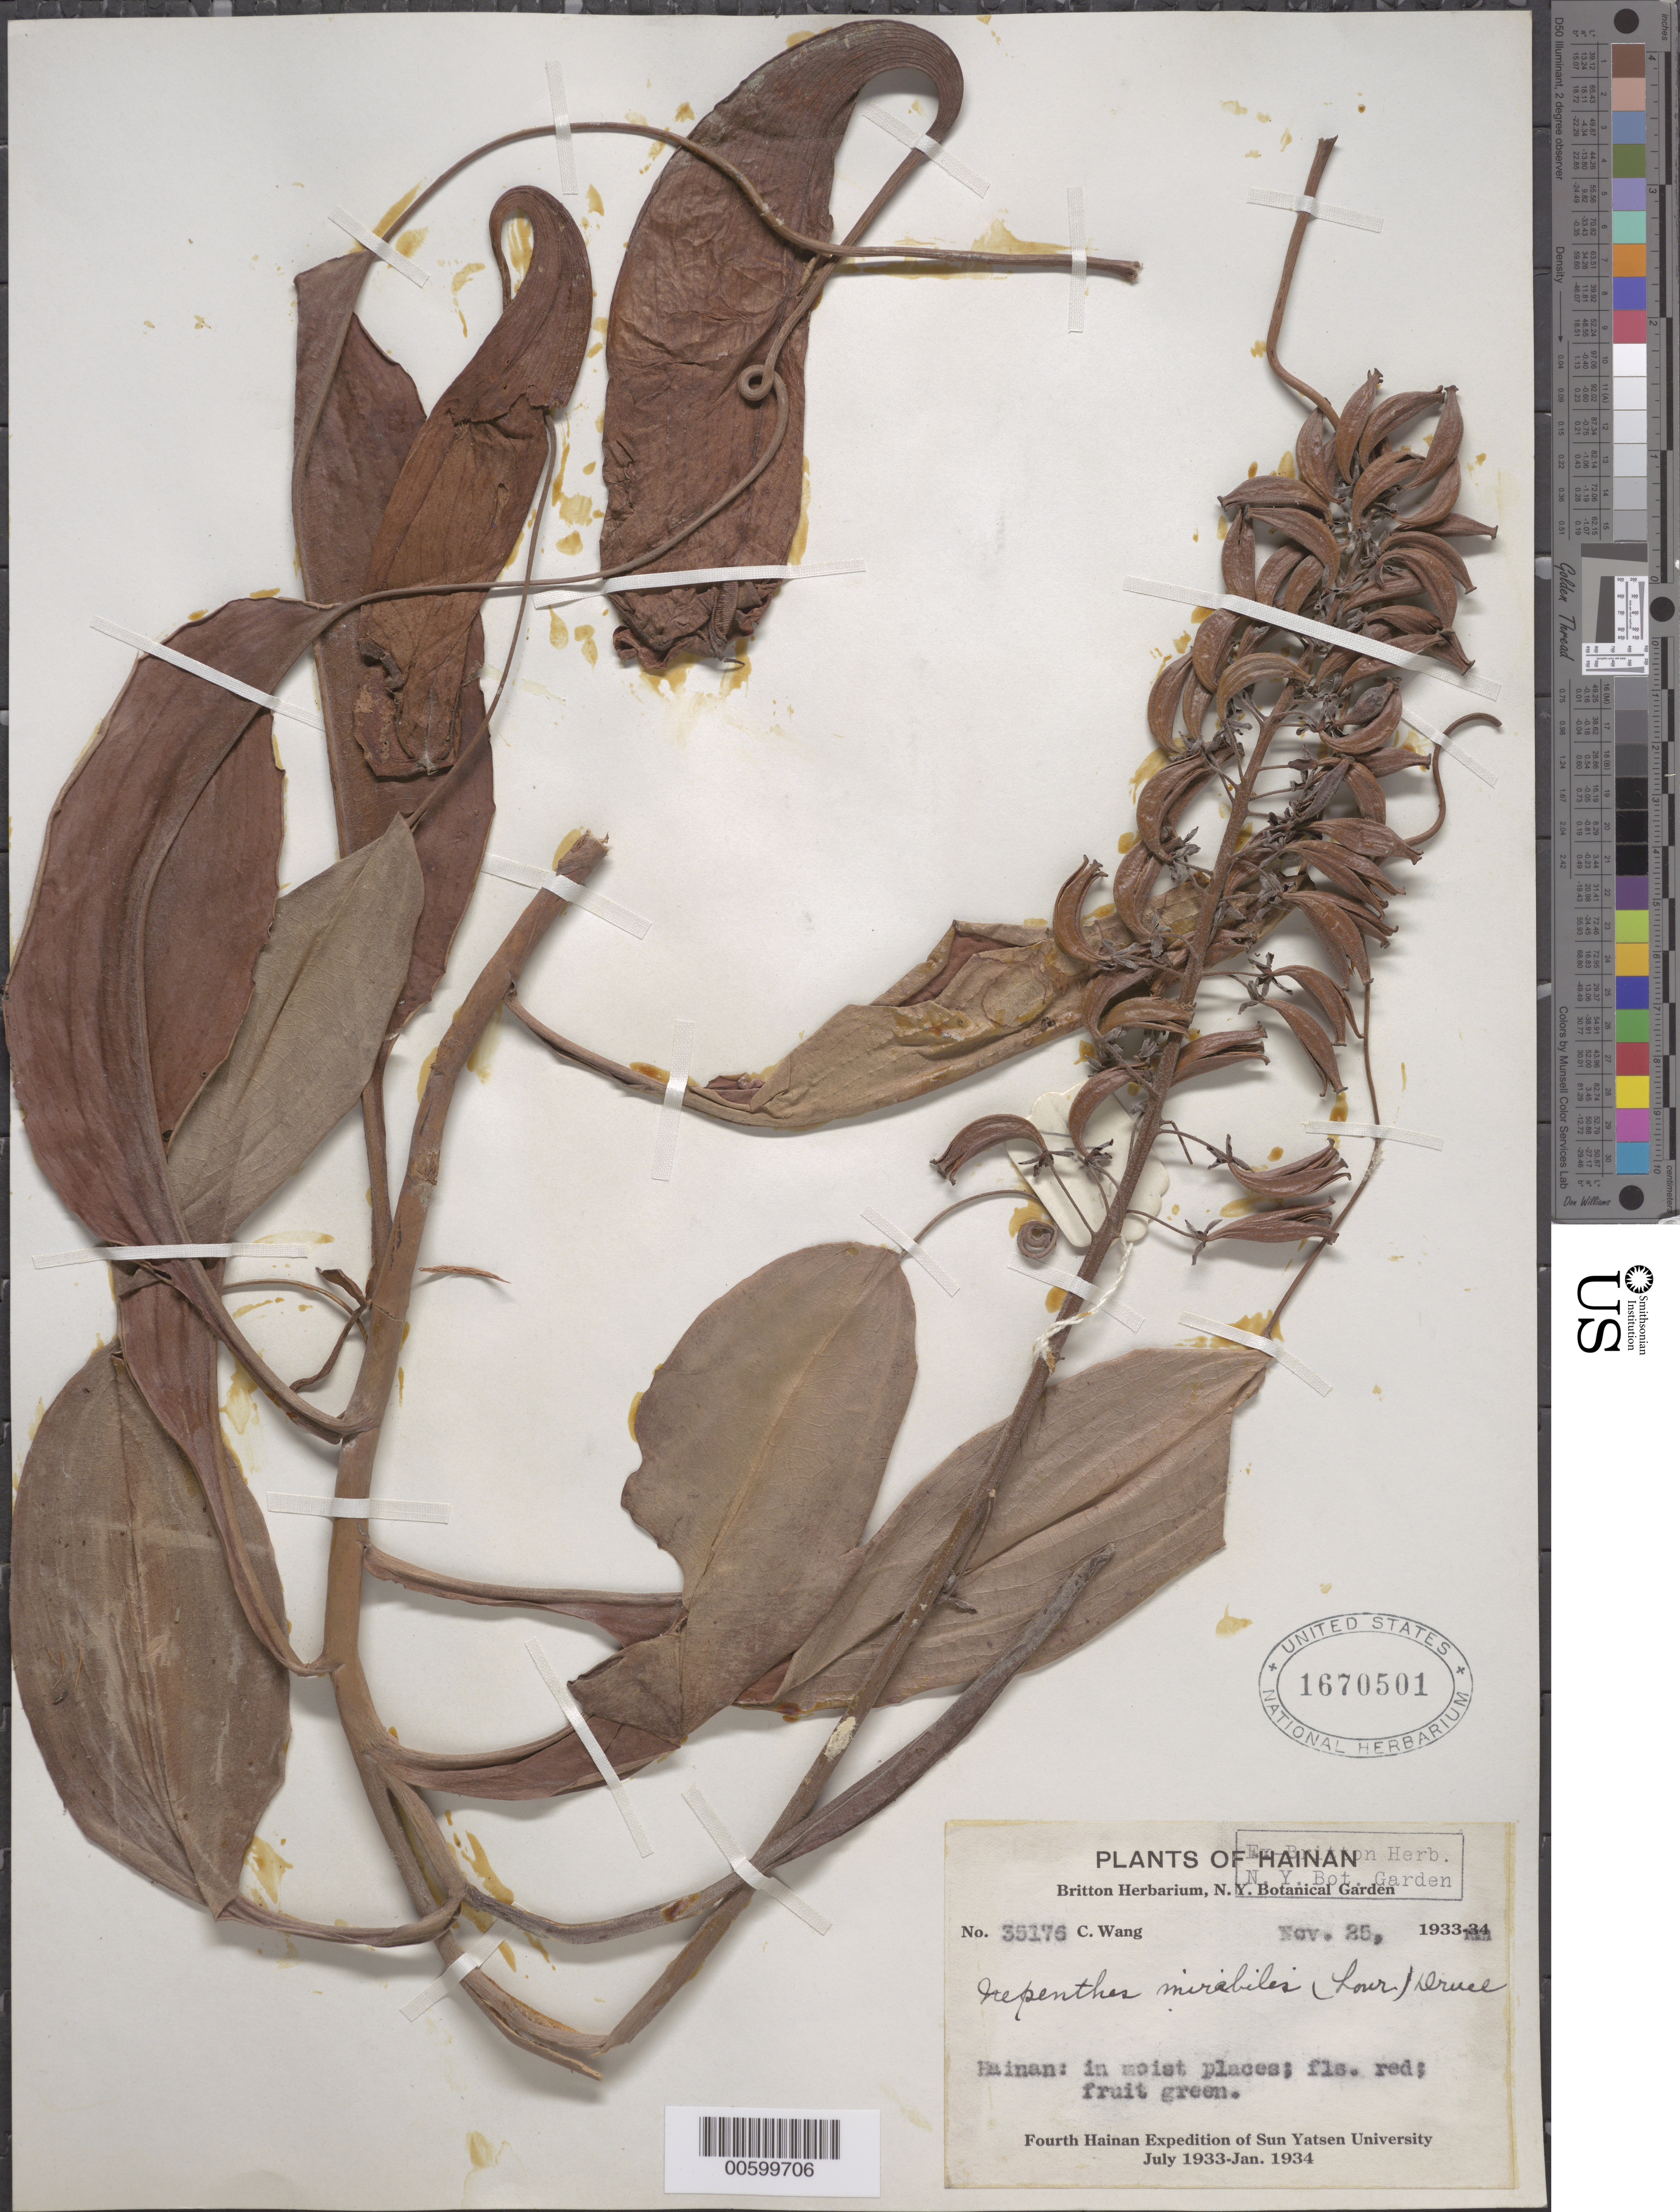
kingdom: Plantae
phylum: Tracheophyta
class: Magnoliopsida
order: Caryophyllales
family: Nepenthaceae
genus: Nepenthes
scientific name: Nepenthes mirabilis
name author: (Lour.) Druce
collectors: C. Wang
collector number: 35176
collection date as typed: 25 Nov 1933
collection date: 1933-11-25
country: China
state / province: Hainan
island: Hainan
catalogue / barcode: US 1670501